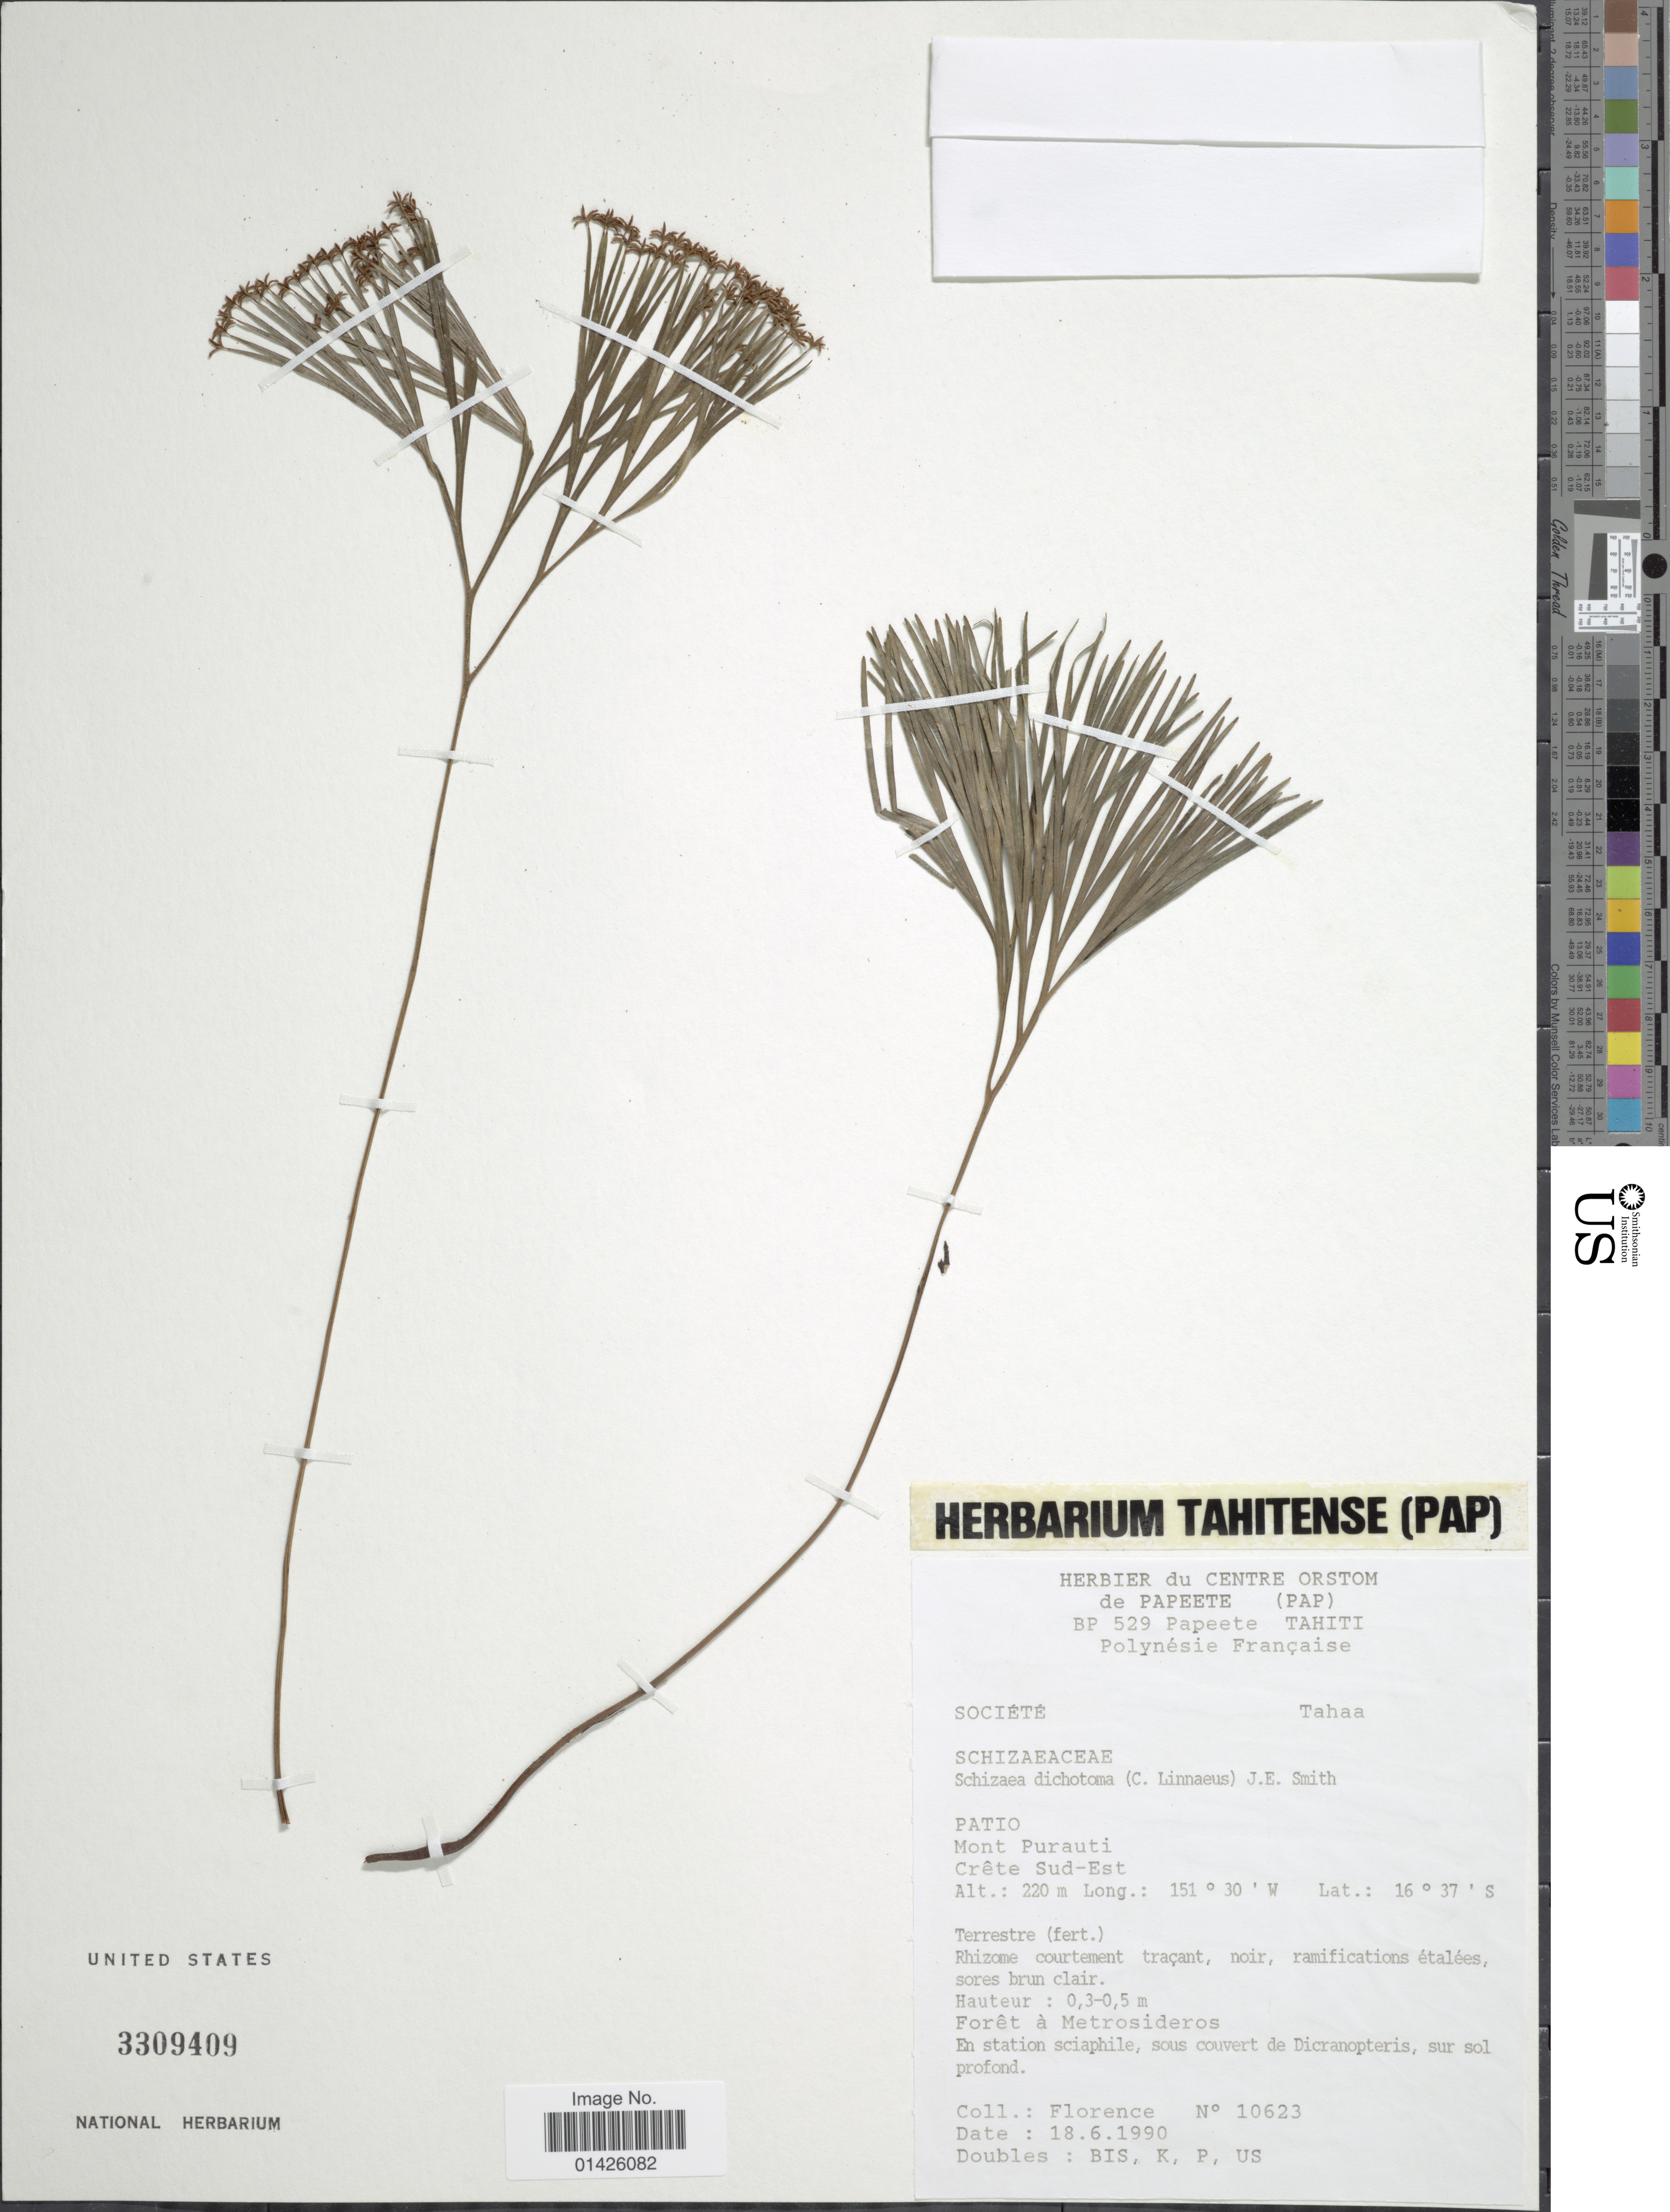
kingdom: Plantae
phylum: Tracheophyta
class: Polypodiopsida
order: Schizaeales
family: Schizaeaceae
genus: Schizaea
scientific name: Schizaea dichotoma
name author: (L.) J. Sm.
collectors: -. Florence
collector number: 10623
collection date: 1990-06-18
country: French Polynesia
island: Tahiti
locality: Tahiti, Patio, Mont Purauti, Crête Sud-Est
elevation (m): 220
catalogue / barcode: US 3309409